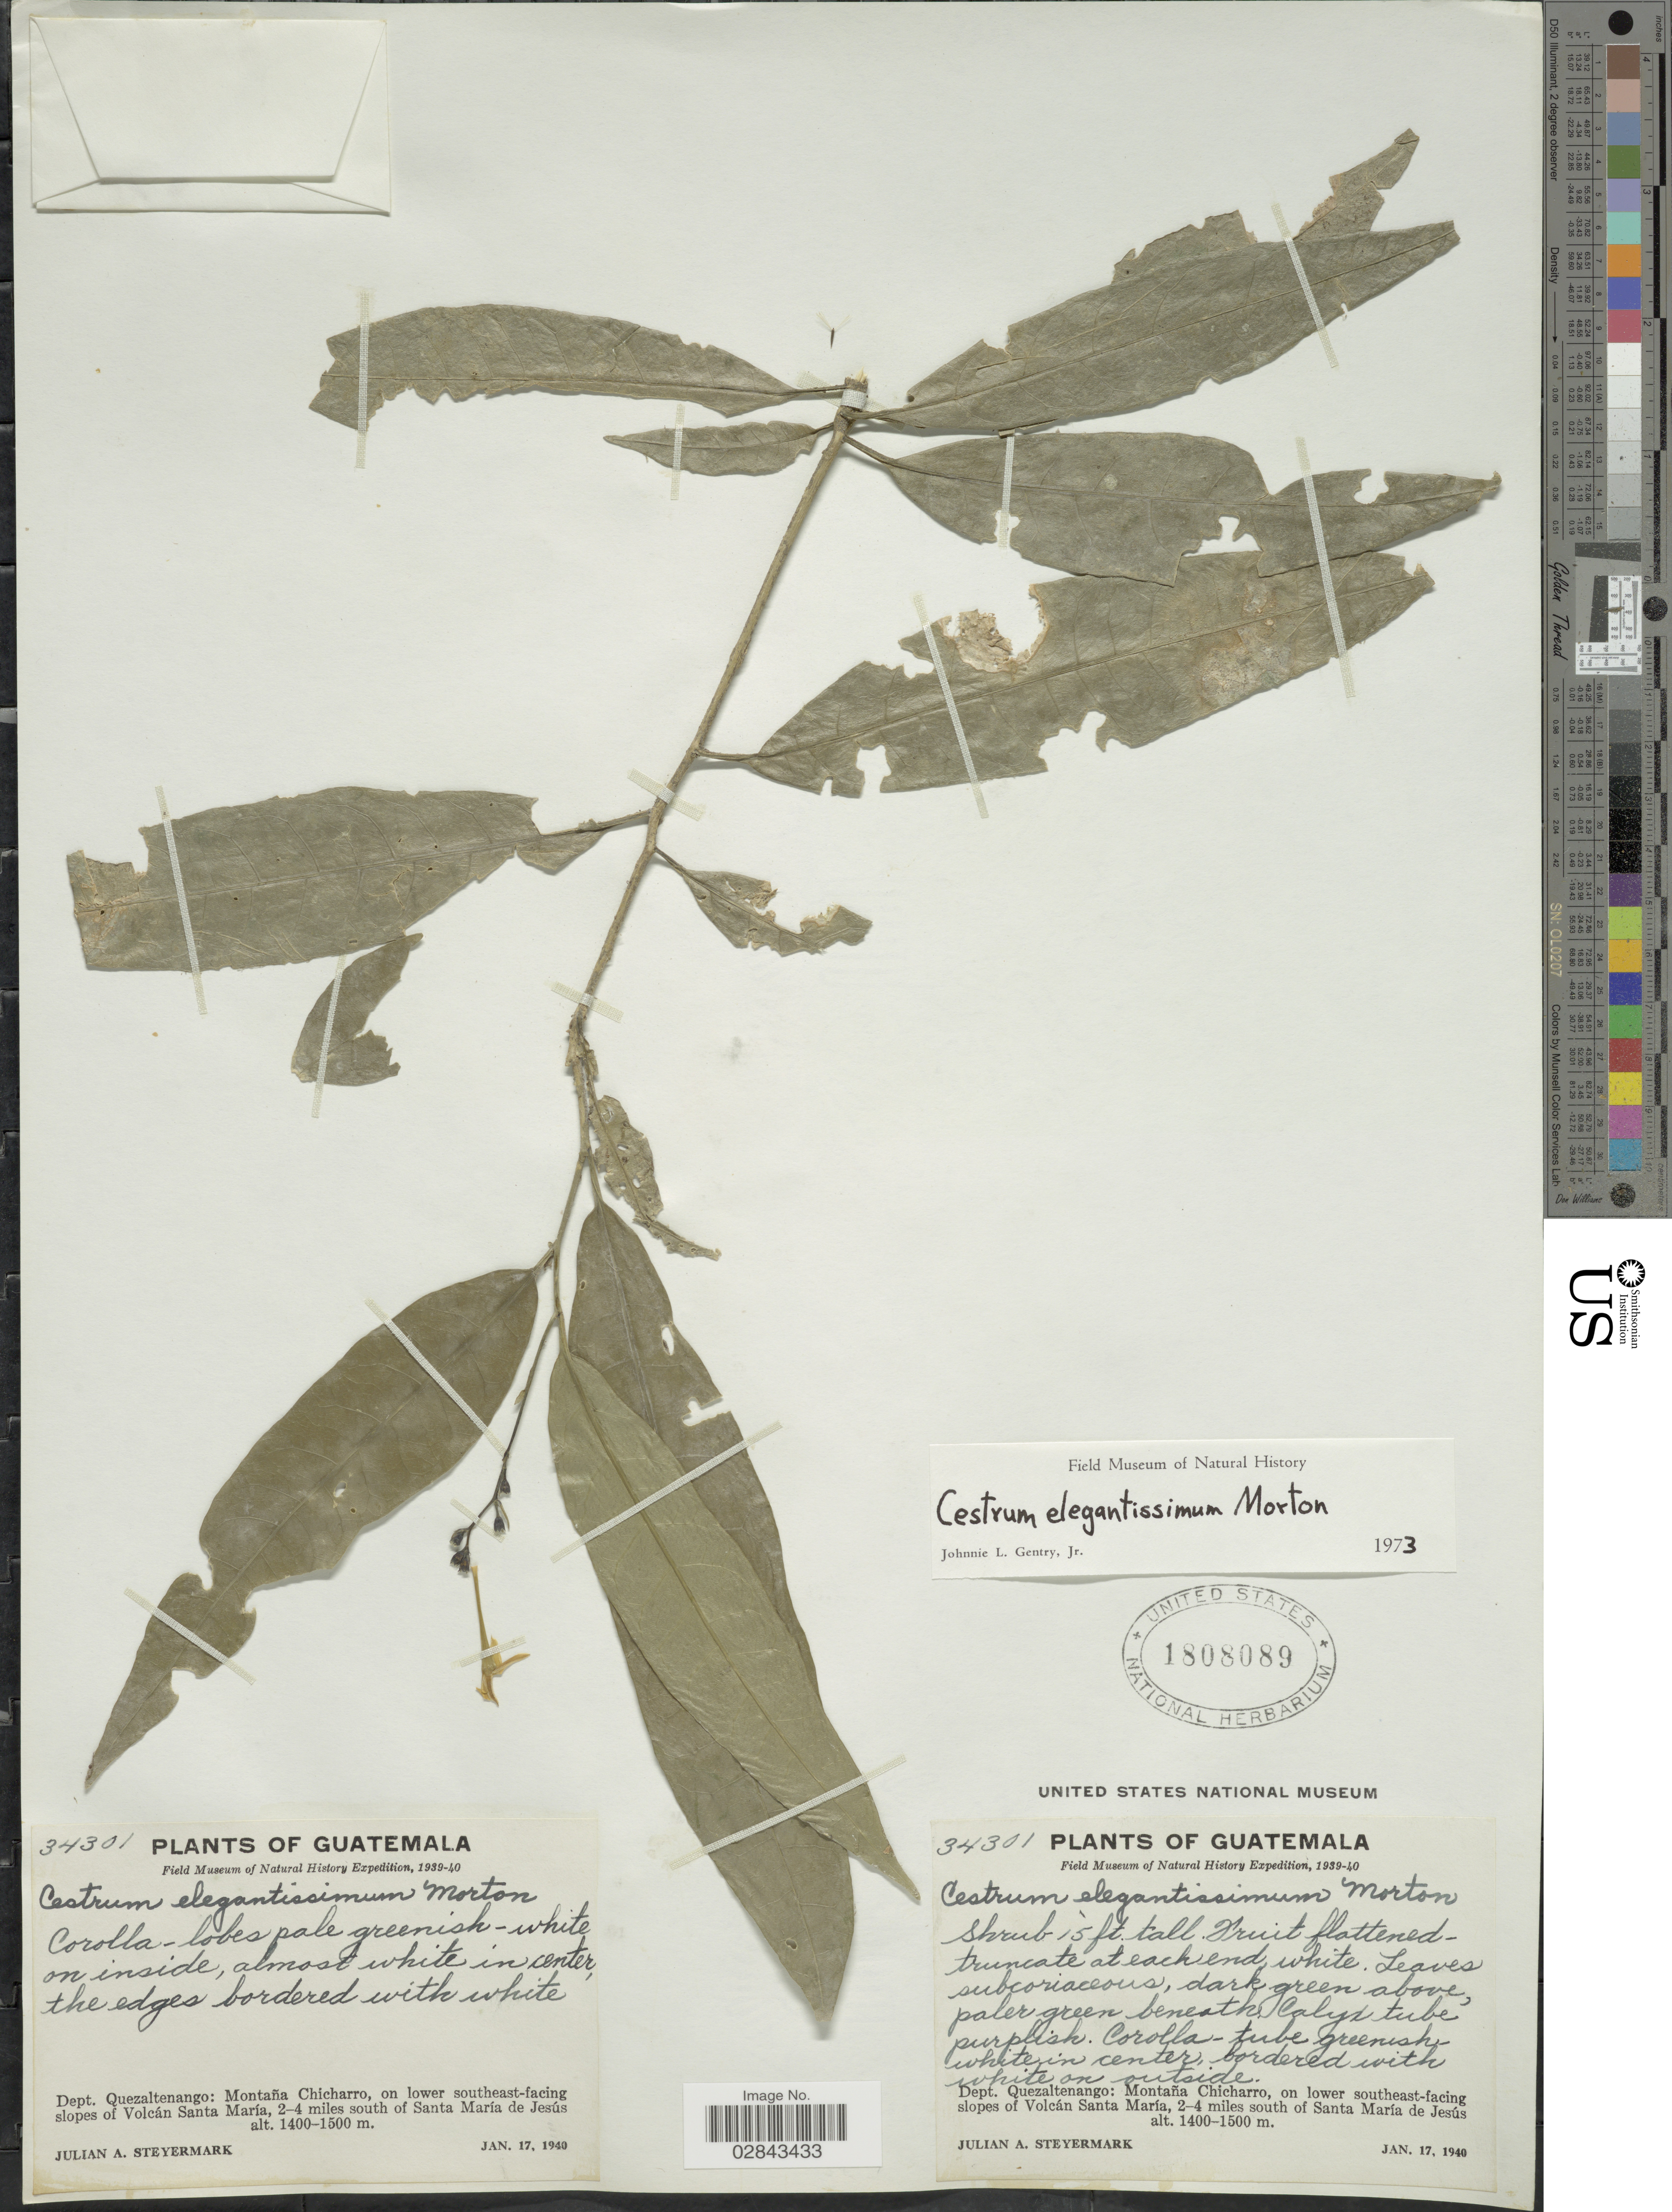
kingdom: Plantae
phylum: Tracheophyta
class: Magnoliopsida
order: Solanales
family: Solanaceae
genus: Cestrum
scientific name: Cestrum elegantissimum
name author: C.V. Morton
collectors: J. Steyermark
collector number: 34301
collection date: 1940-01-17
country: Guatemala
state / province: Quetzaltenango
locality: Dept. Quezaltenango: Montaña Chicharro, on lower southeast facing slopes of Volcán Santa María, 2-4 miles south of Santa María de Jesús.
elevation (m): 1400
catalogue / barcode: US 1808089